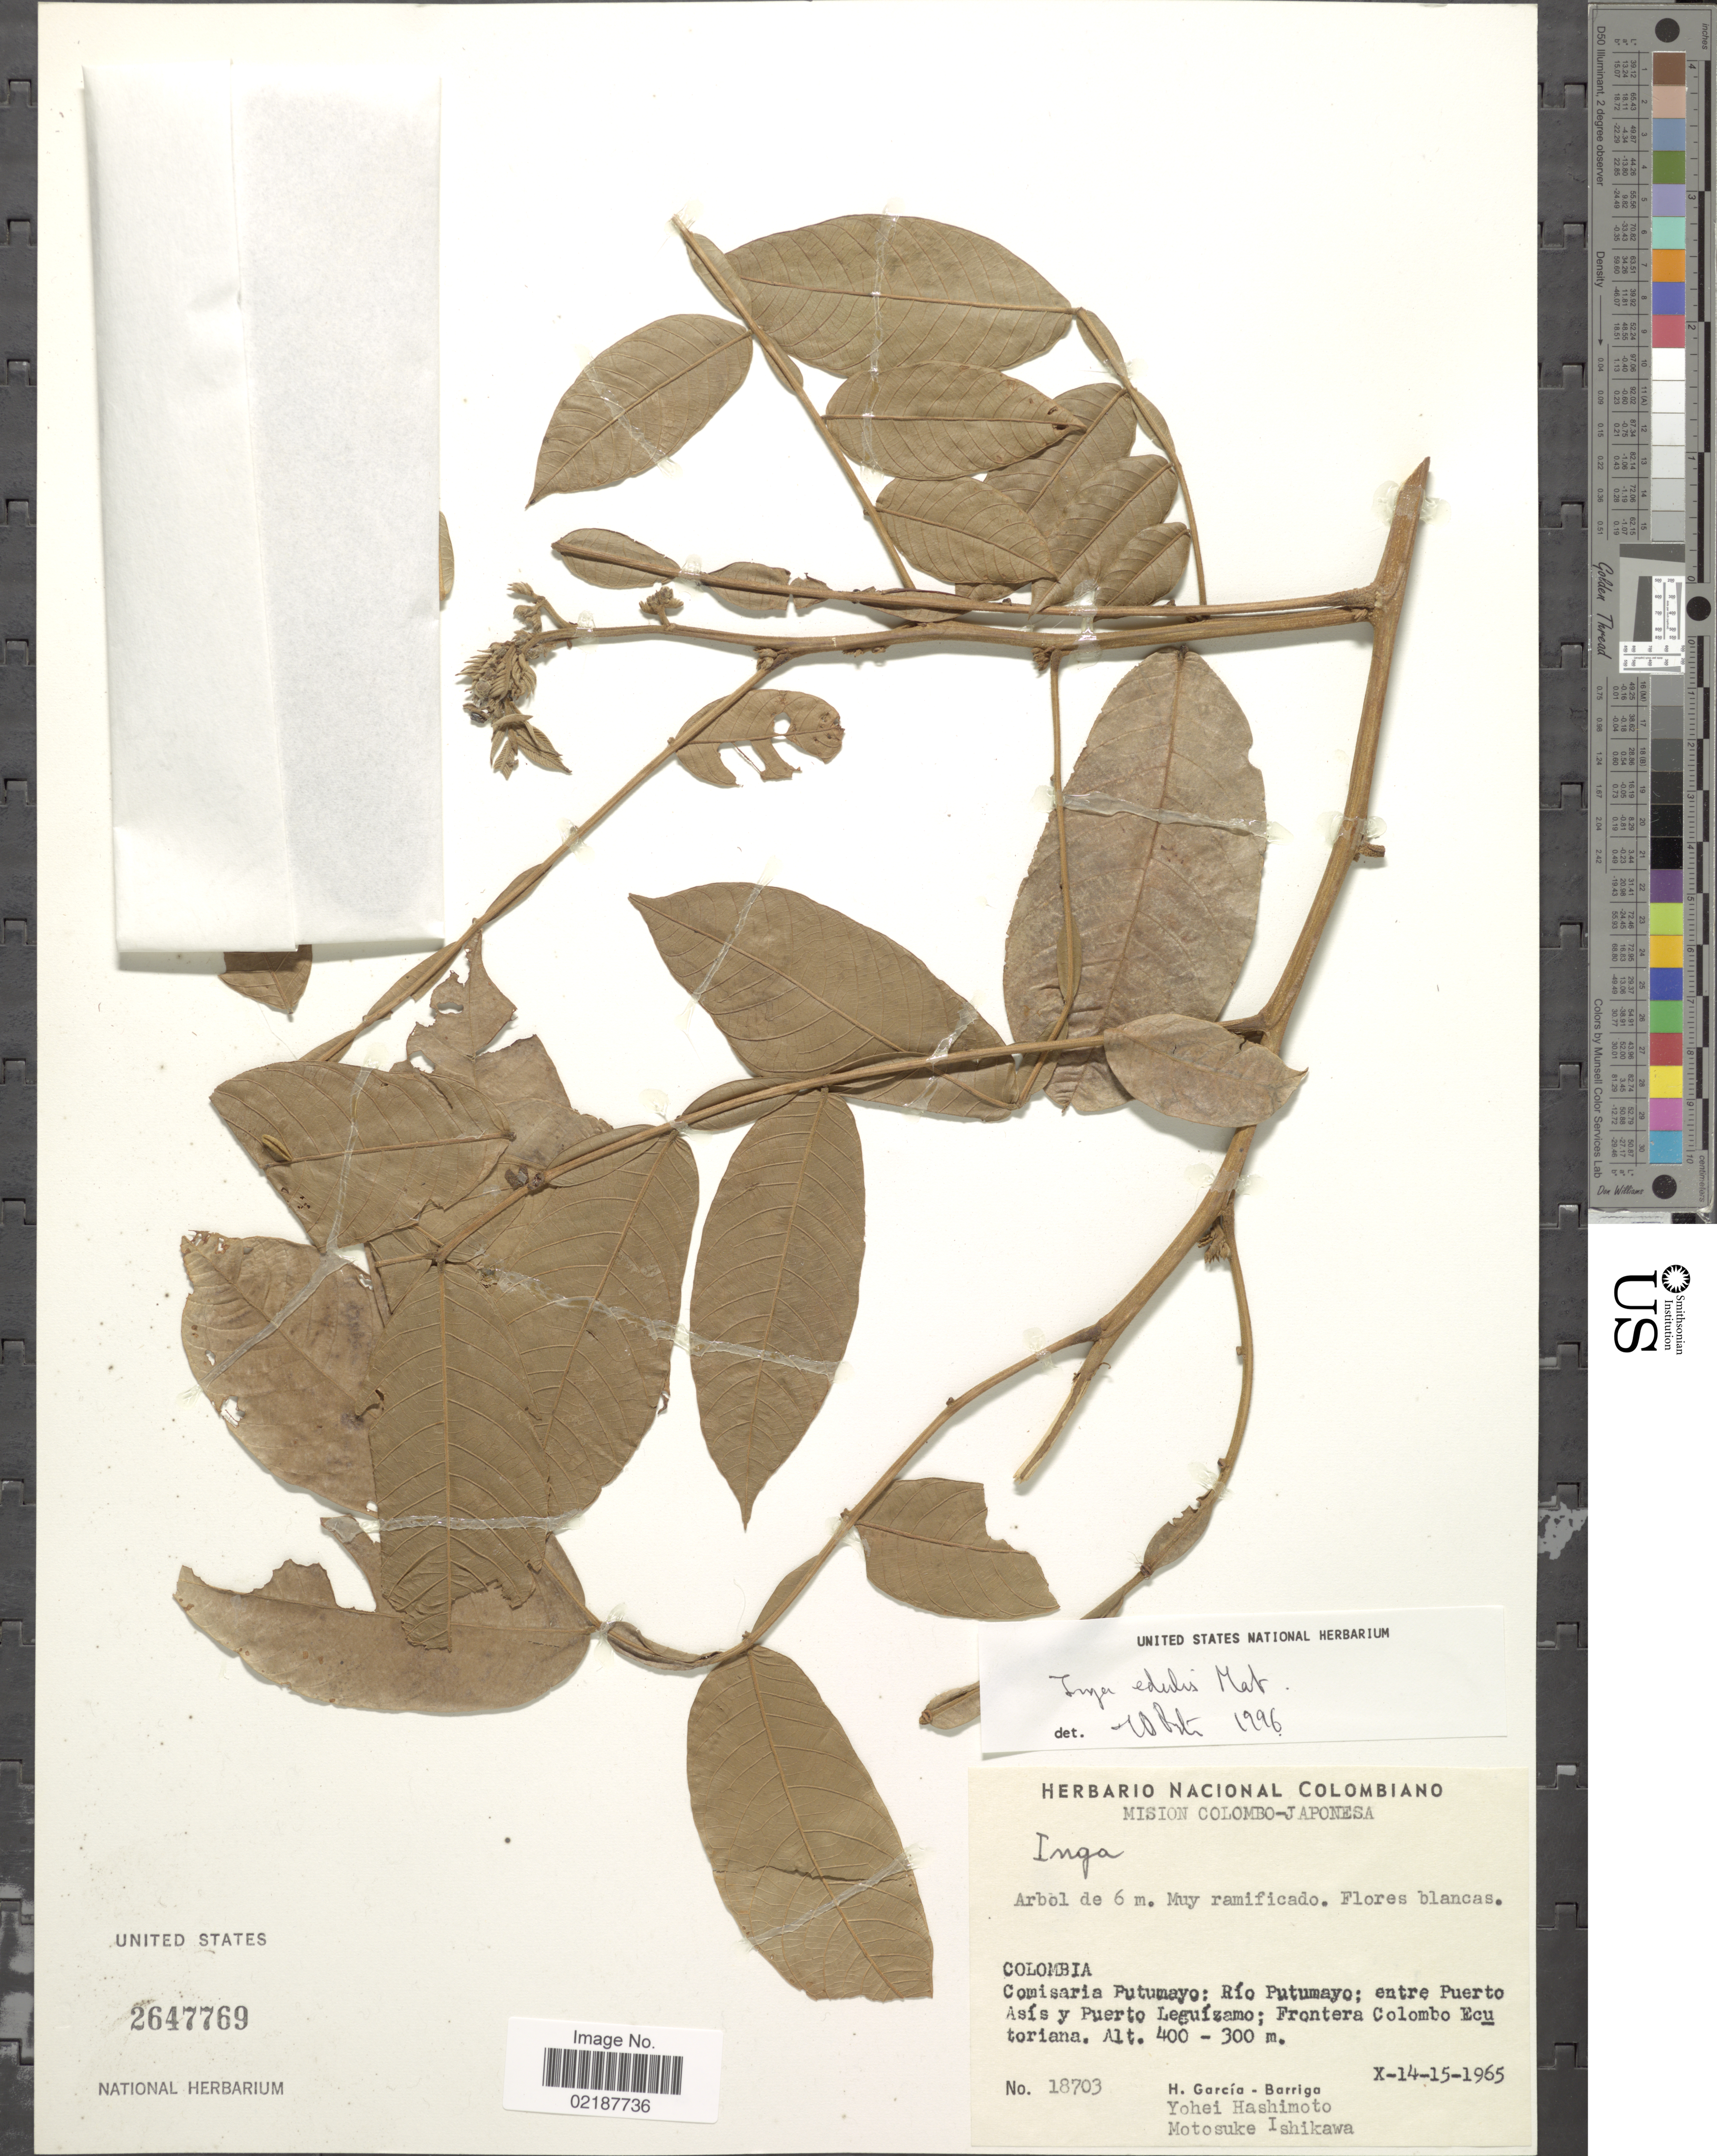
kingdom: Plantae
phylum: Tracheophyta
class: Magnoliopsida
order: Fabales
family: Fabaceae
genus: Inga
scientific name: Inga edulis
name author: Mart.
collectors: H. García Barriga, Y. Hashimoto & M. Ishikawa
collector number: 18703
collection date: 1965-10-14/1965-10-15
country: Colombia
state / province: Putumayo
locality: Comisaria Putumayo: Rio Putumayo: entre Puerto Asis y Puerto Leguizamo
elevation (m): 300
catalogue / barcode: US 2647769